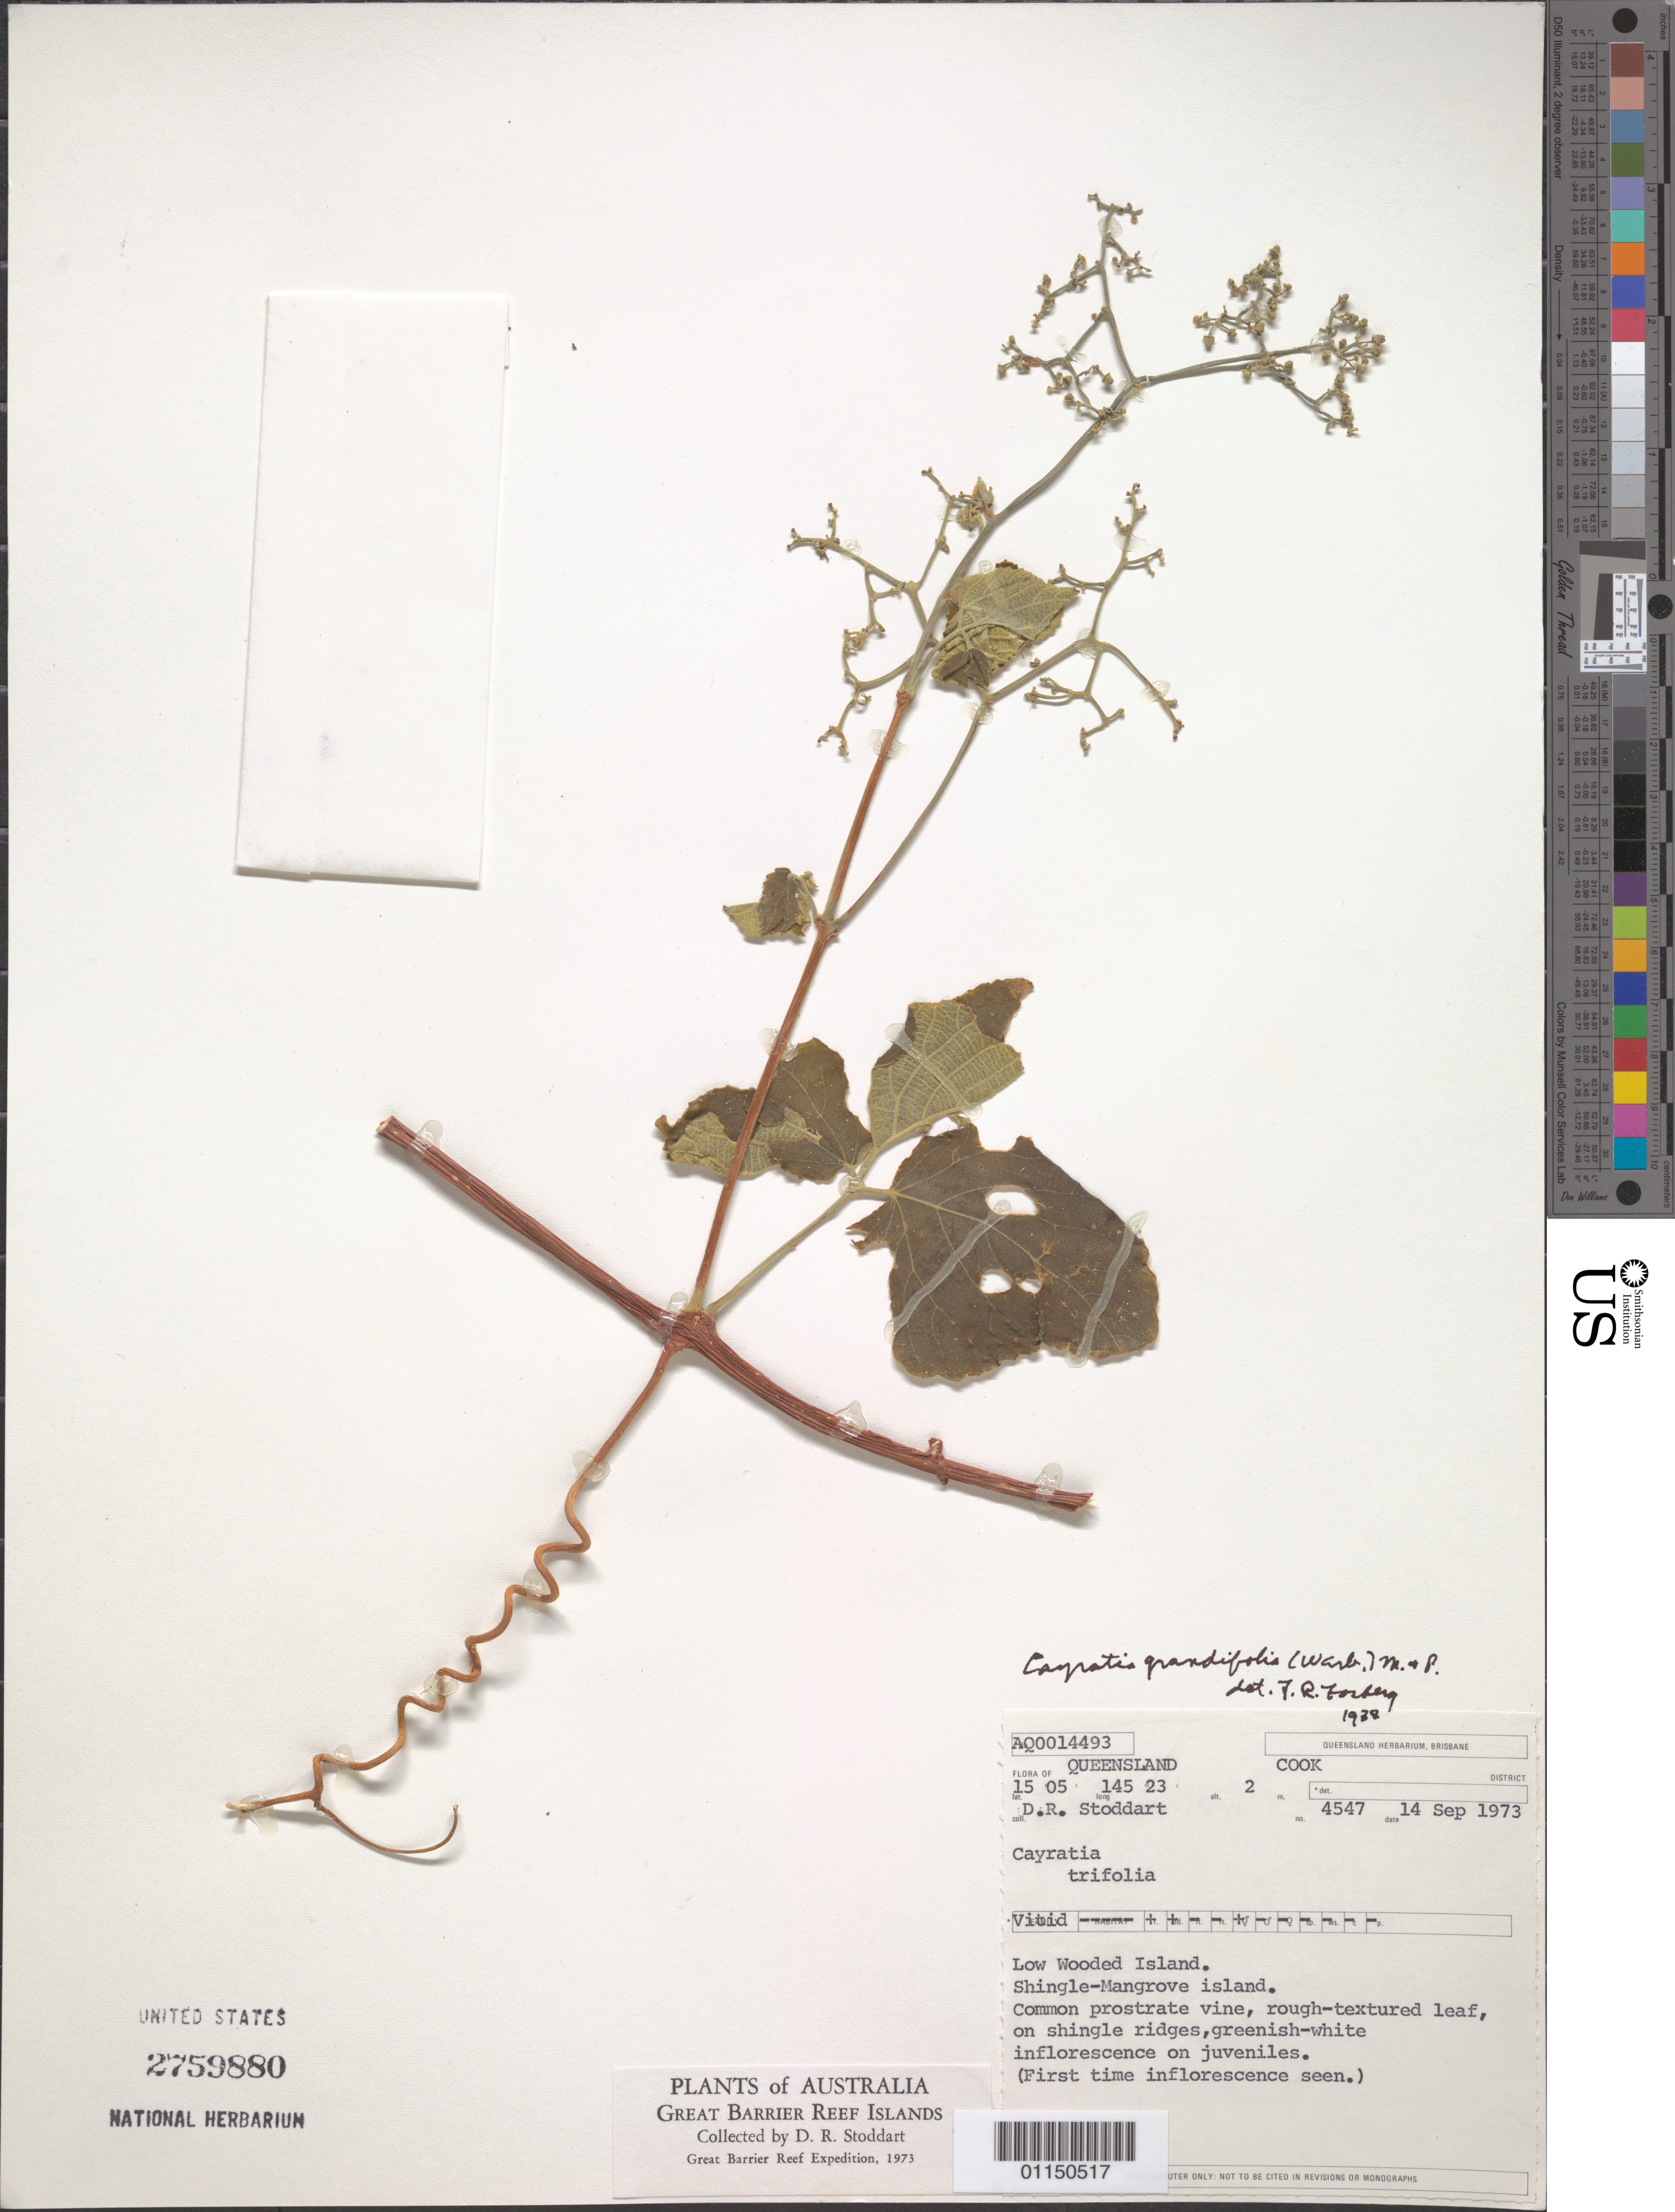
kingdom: Plantae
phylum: Tracheophyta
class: Magnoliopsida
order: Vitales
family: Vitaceae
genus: Cayratia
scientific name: Cayratia cardiophylla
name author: Jackes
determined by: Strong, Mark T., (BOT), Smithsonian Institution - National Museum of Natural History (UNITED STATES)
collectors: D. R. Stoddart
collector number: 4547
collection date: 1973-09-14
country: Australia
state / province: Queensland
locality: Great Barrier Reef Islands. Cook. Low Wooded Island. Shingle-Mangrove Island.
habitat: Common prostrate vine.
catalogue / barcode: US 2759880